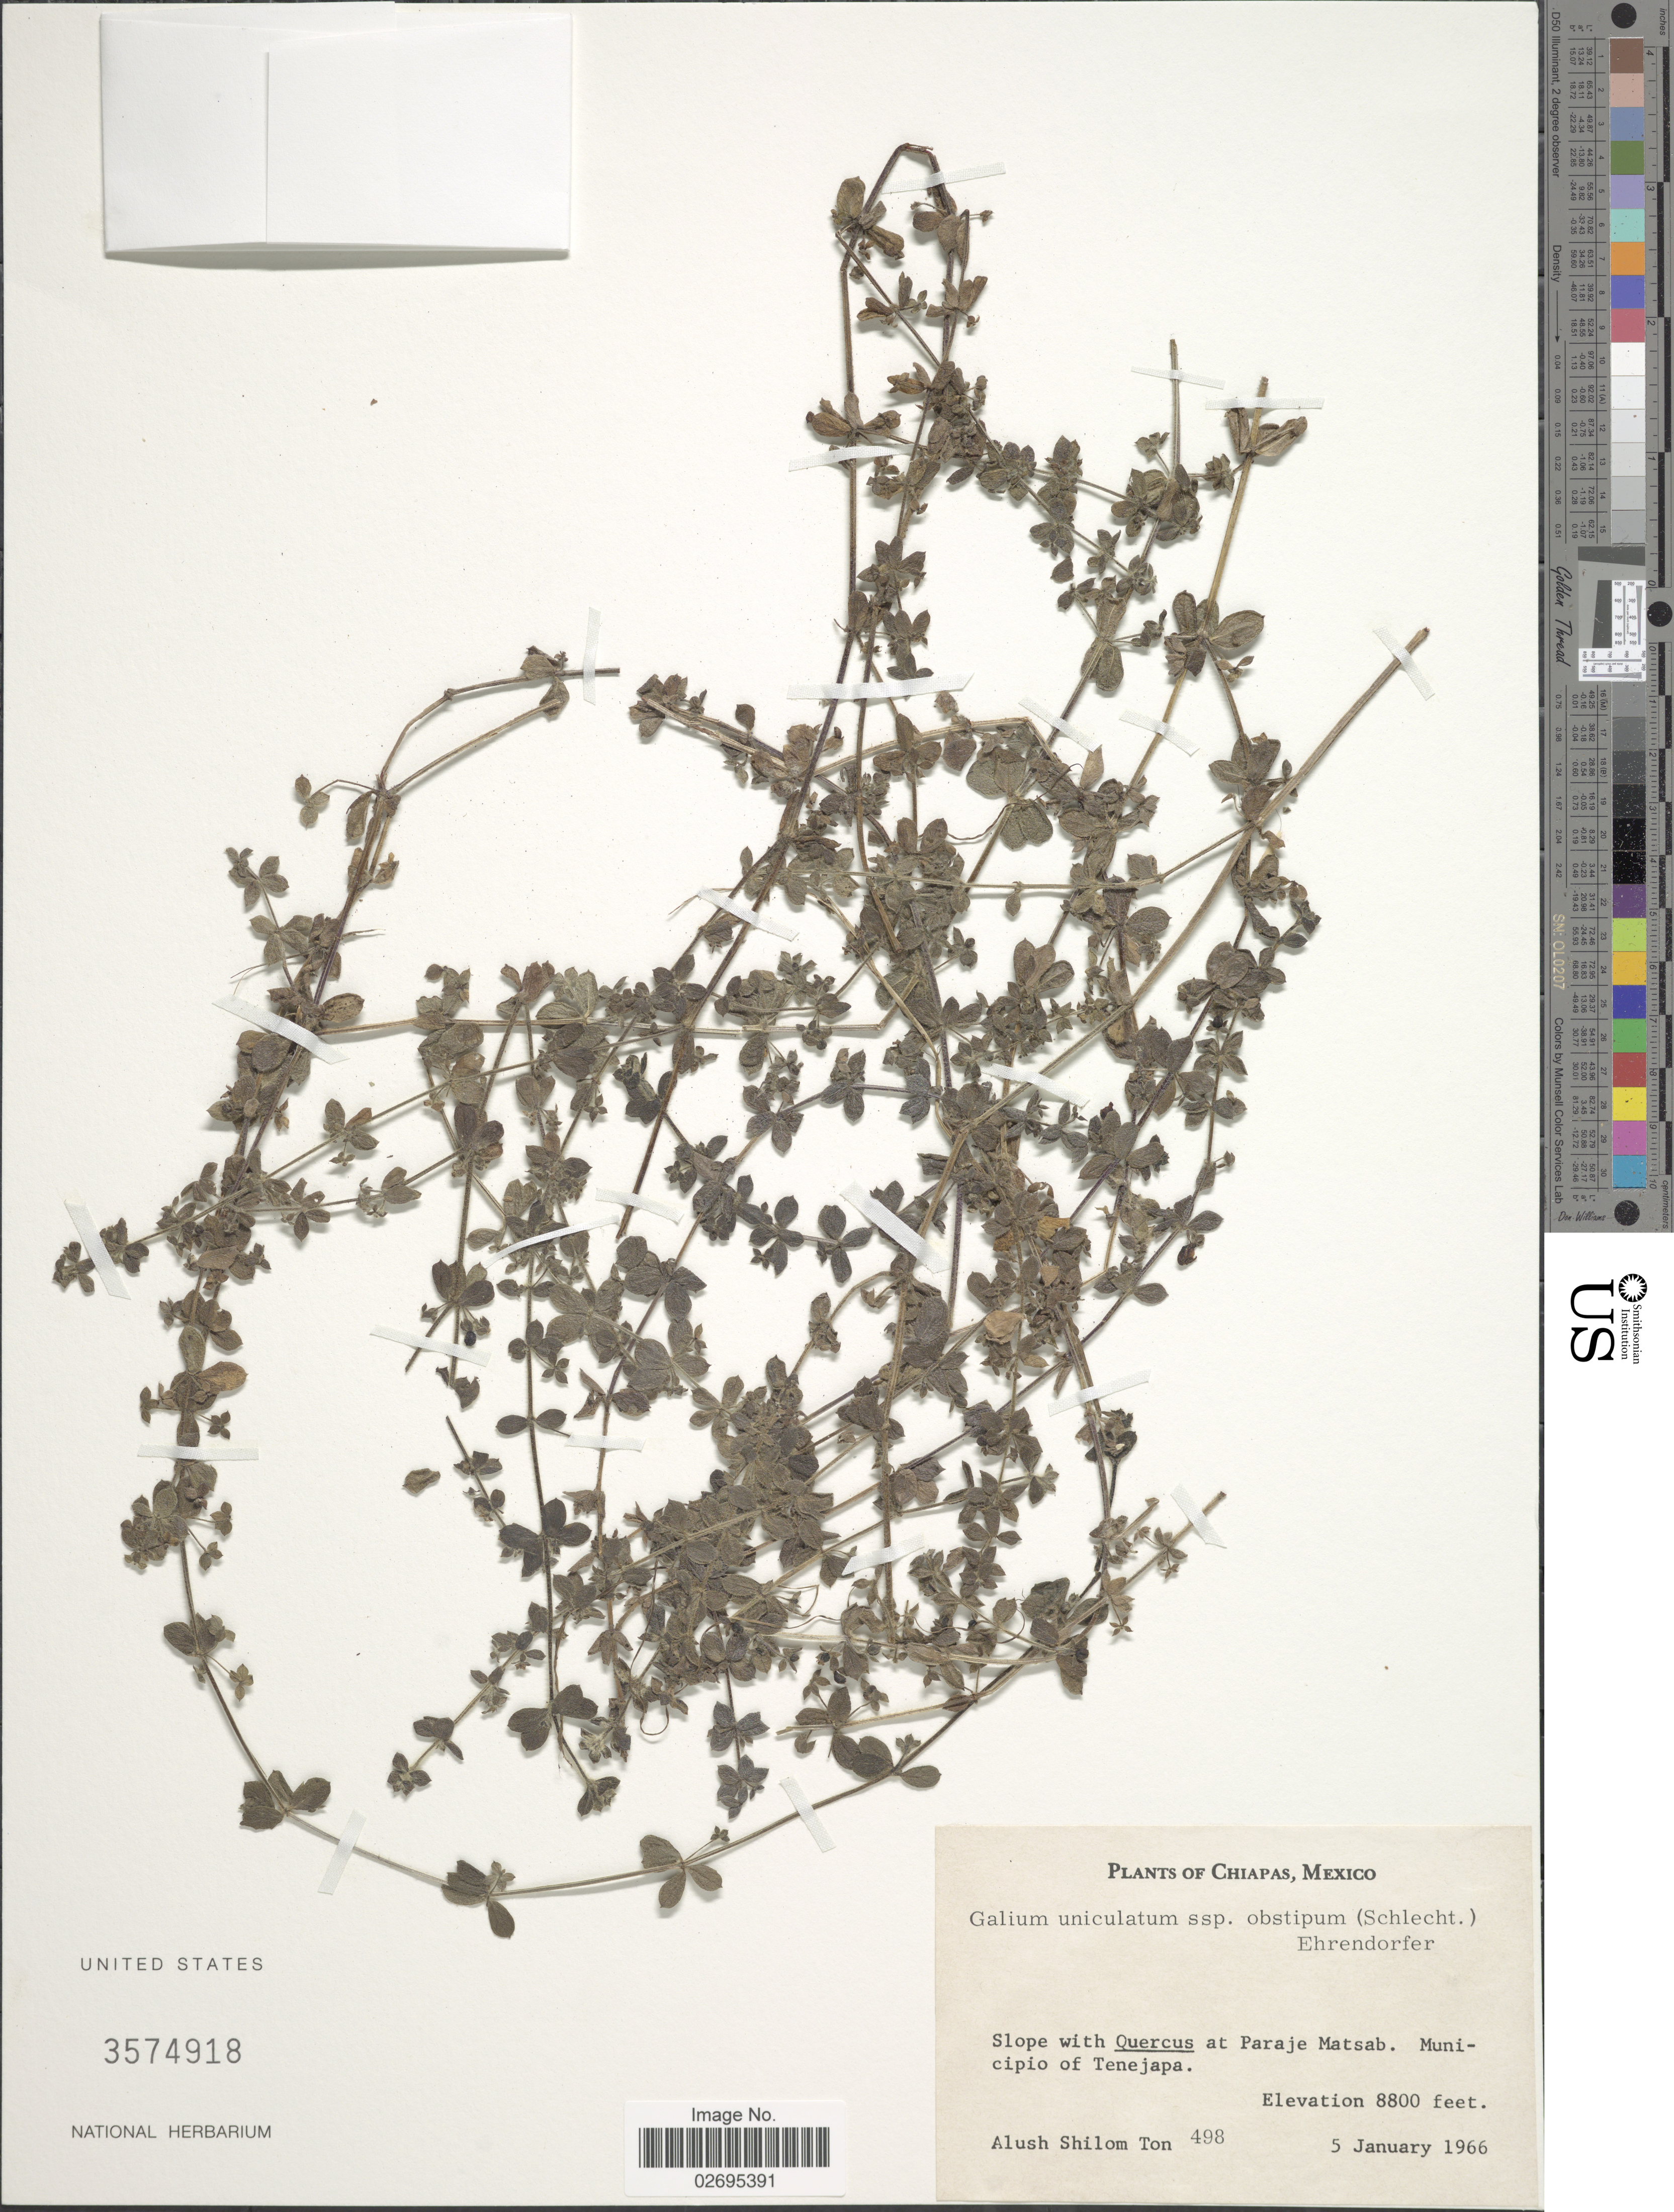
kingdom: Plantae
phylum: Tracheophyta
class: Magnoliopsida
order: Gentianales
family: Rubiaceae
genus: Galium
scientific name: Galium uncinulatum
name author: DC.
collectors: A. S. Ton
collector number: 498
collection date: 1966-01-05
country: Mexico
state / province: Chiapas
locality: Slope with Quercus at Paraje Matsab. Municipio of Tenejapa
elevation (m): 2682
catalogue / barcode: US 3574918